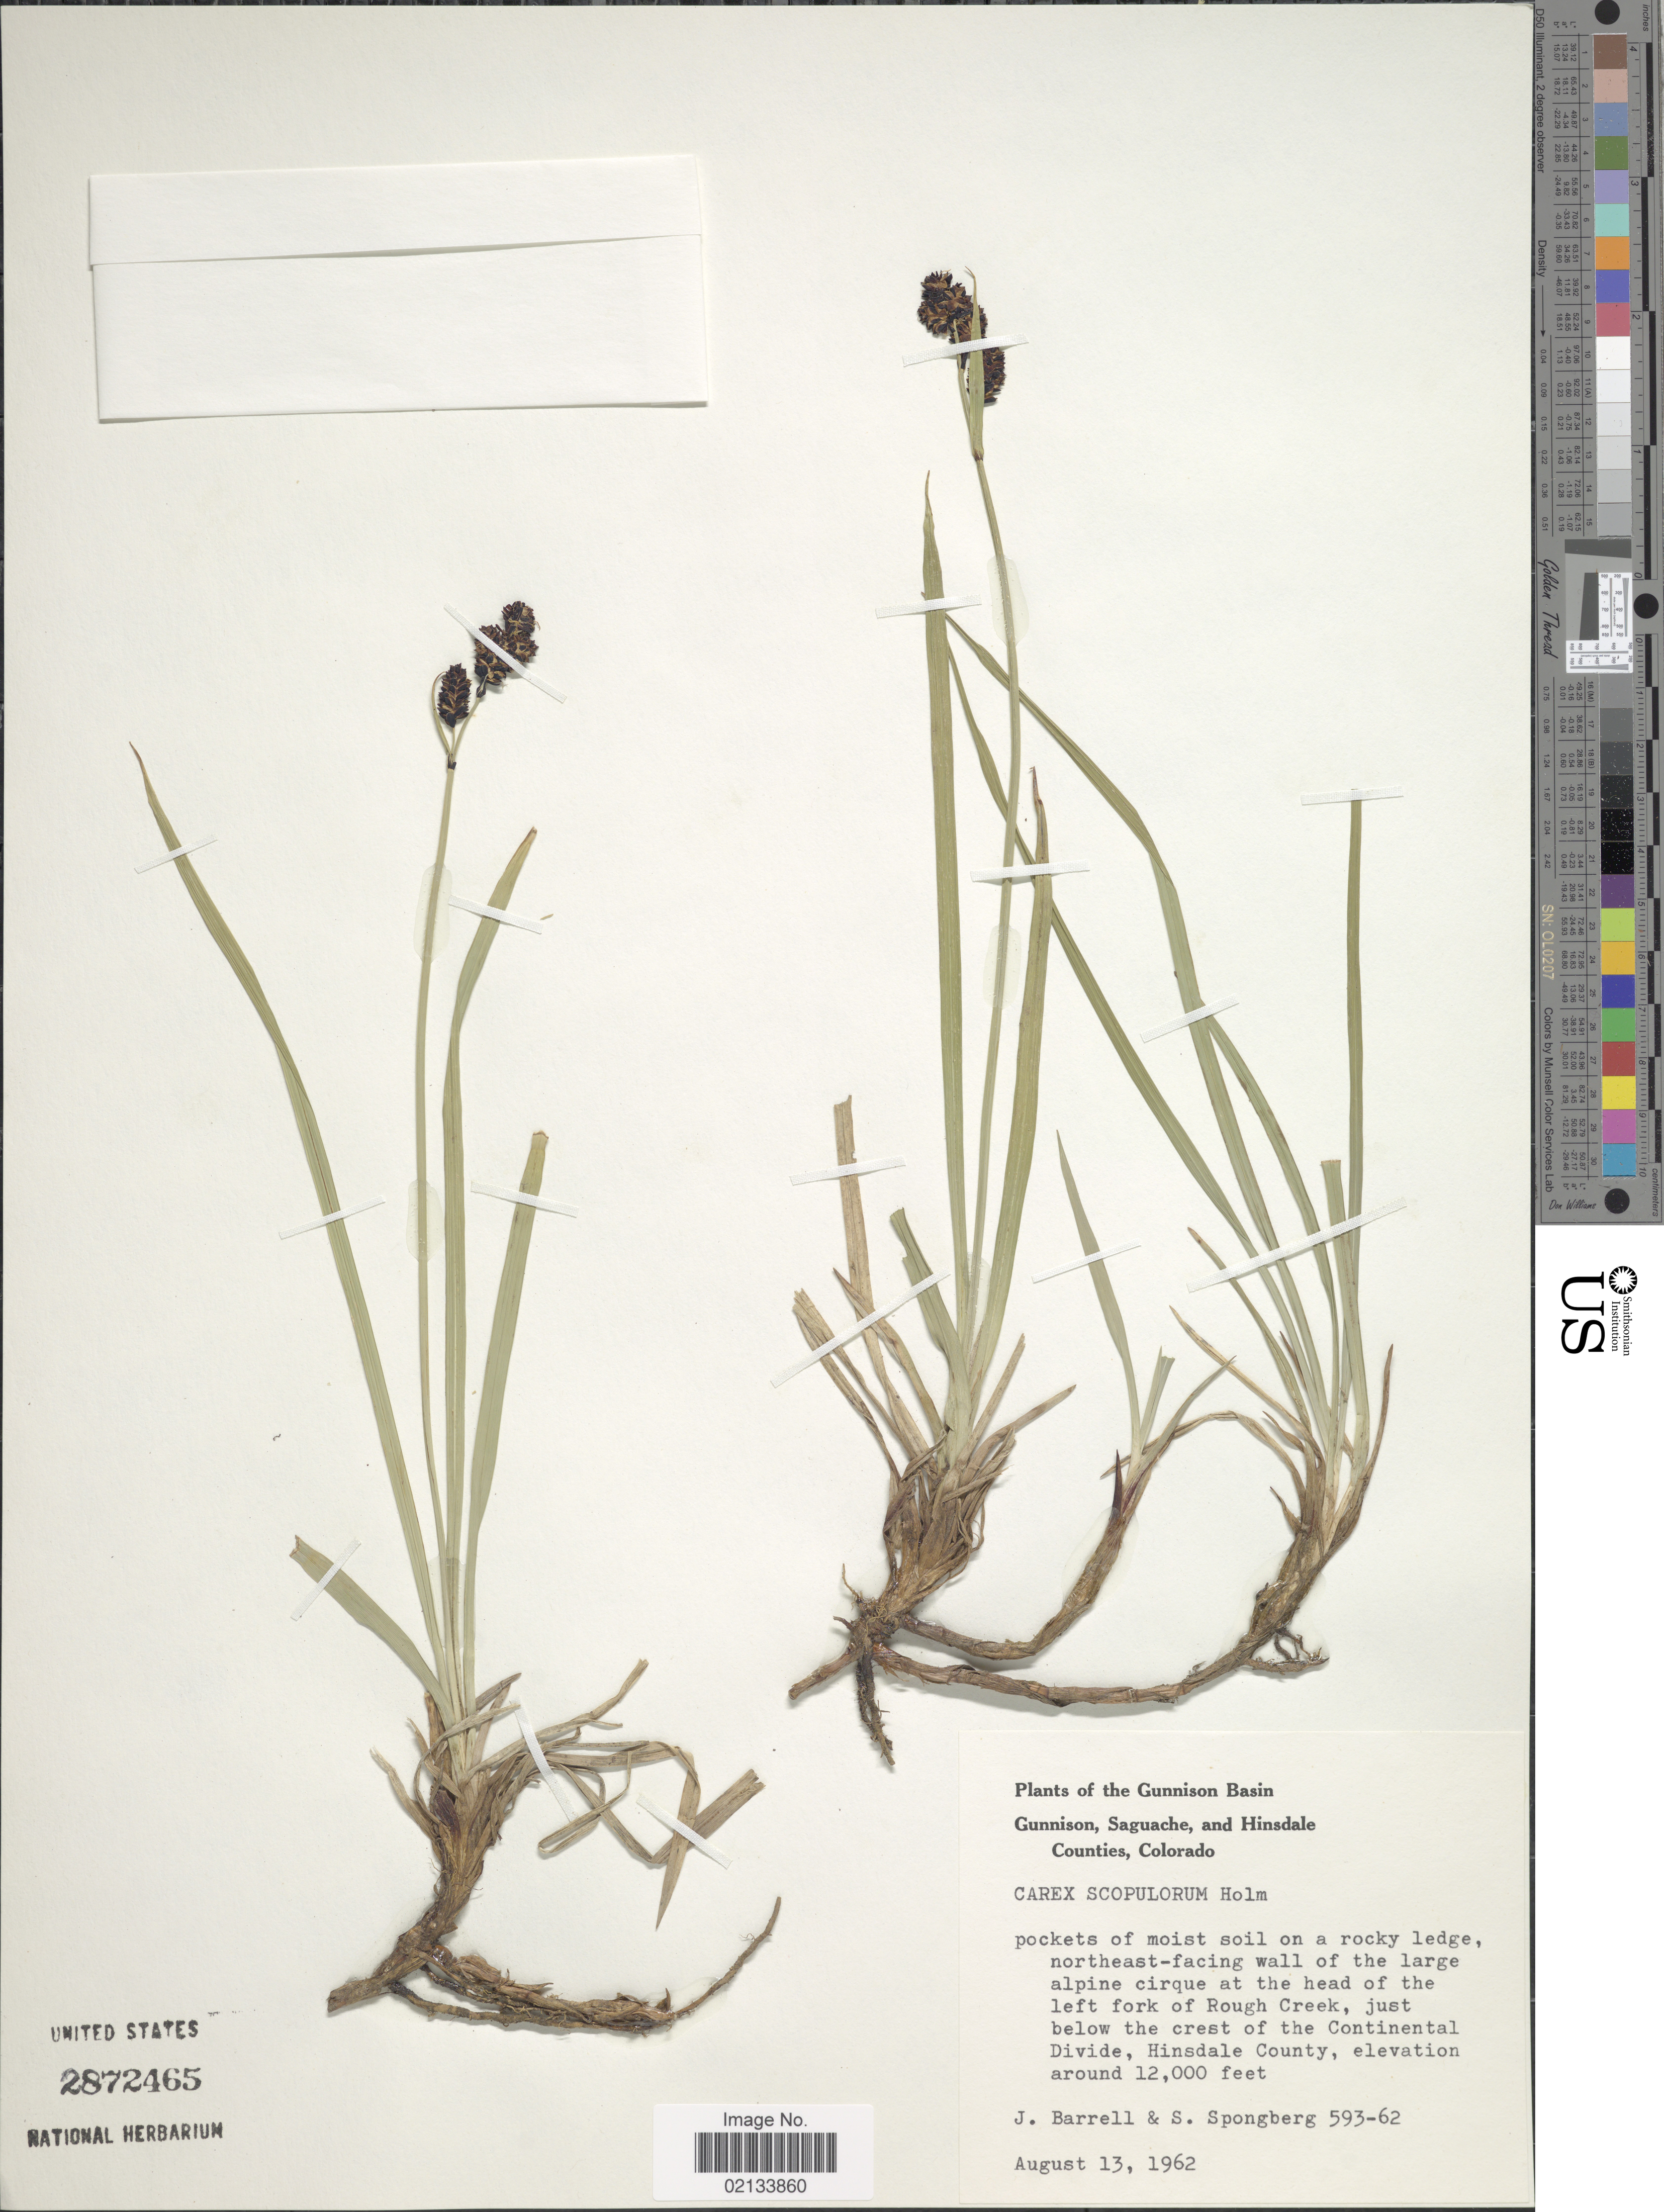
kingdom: Plantae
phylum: Tracheophyta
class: Liliopsida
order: Poales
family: Cyperaceae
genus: Carex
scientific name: Carex scopulorum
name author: Holm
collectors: J. Barrell & S. A.Spongberg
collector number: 593-62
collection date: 1962-08-13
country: United States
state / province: Colorado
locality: The Gunnison Basin, Gunnison, Saguache, and Hinsdale Counties, on a rocky ledge, northeast-facing wall of the large alpine cirque at the had of the left fork of Rough Creek, just below the crest of the Continental Divide, Hinsdale County.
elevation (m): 3658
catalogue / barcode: US 2872465